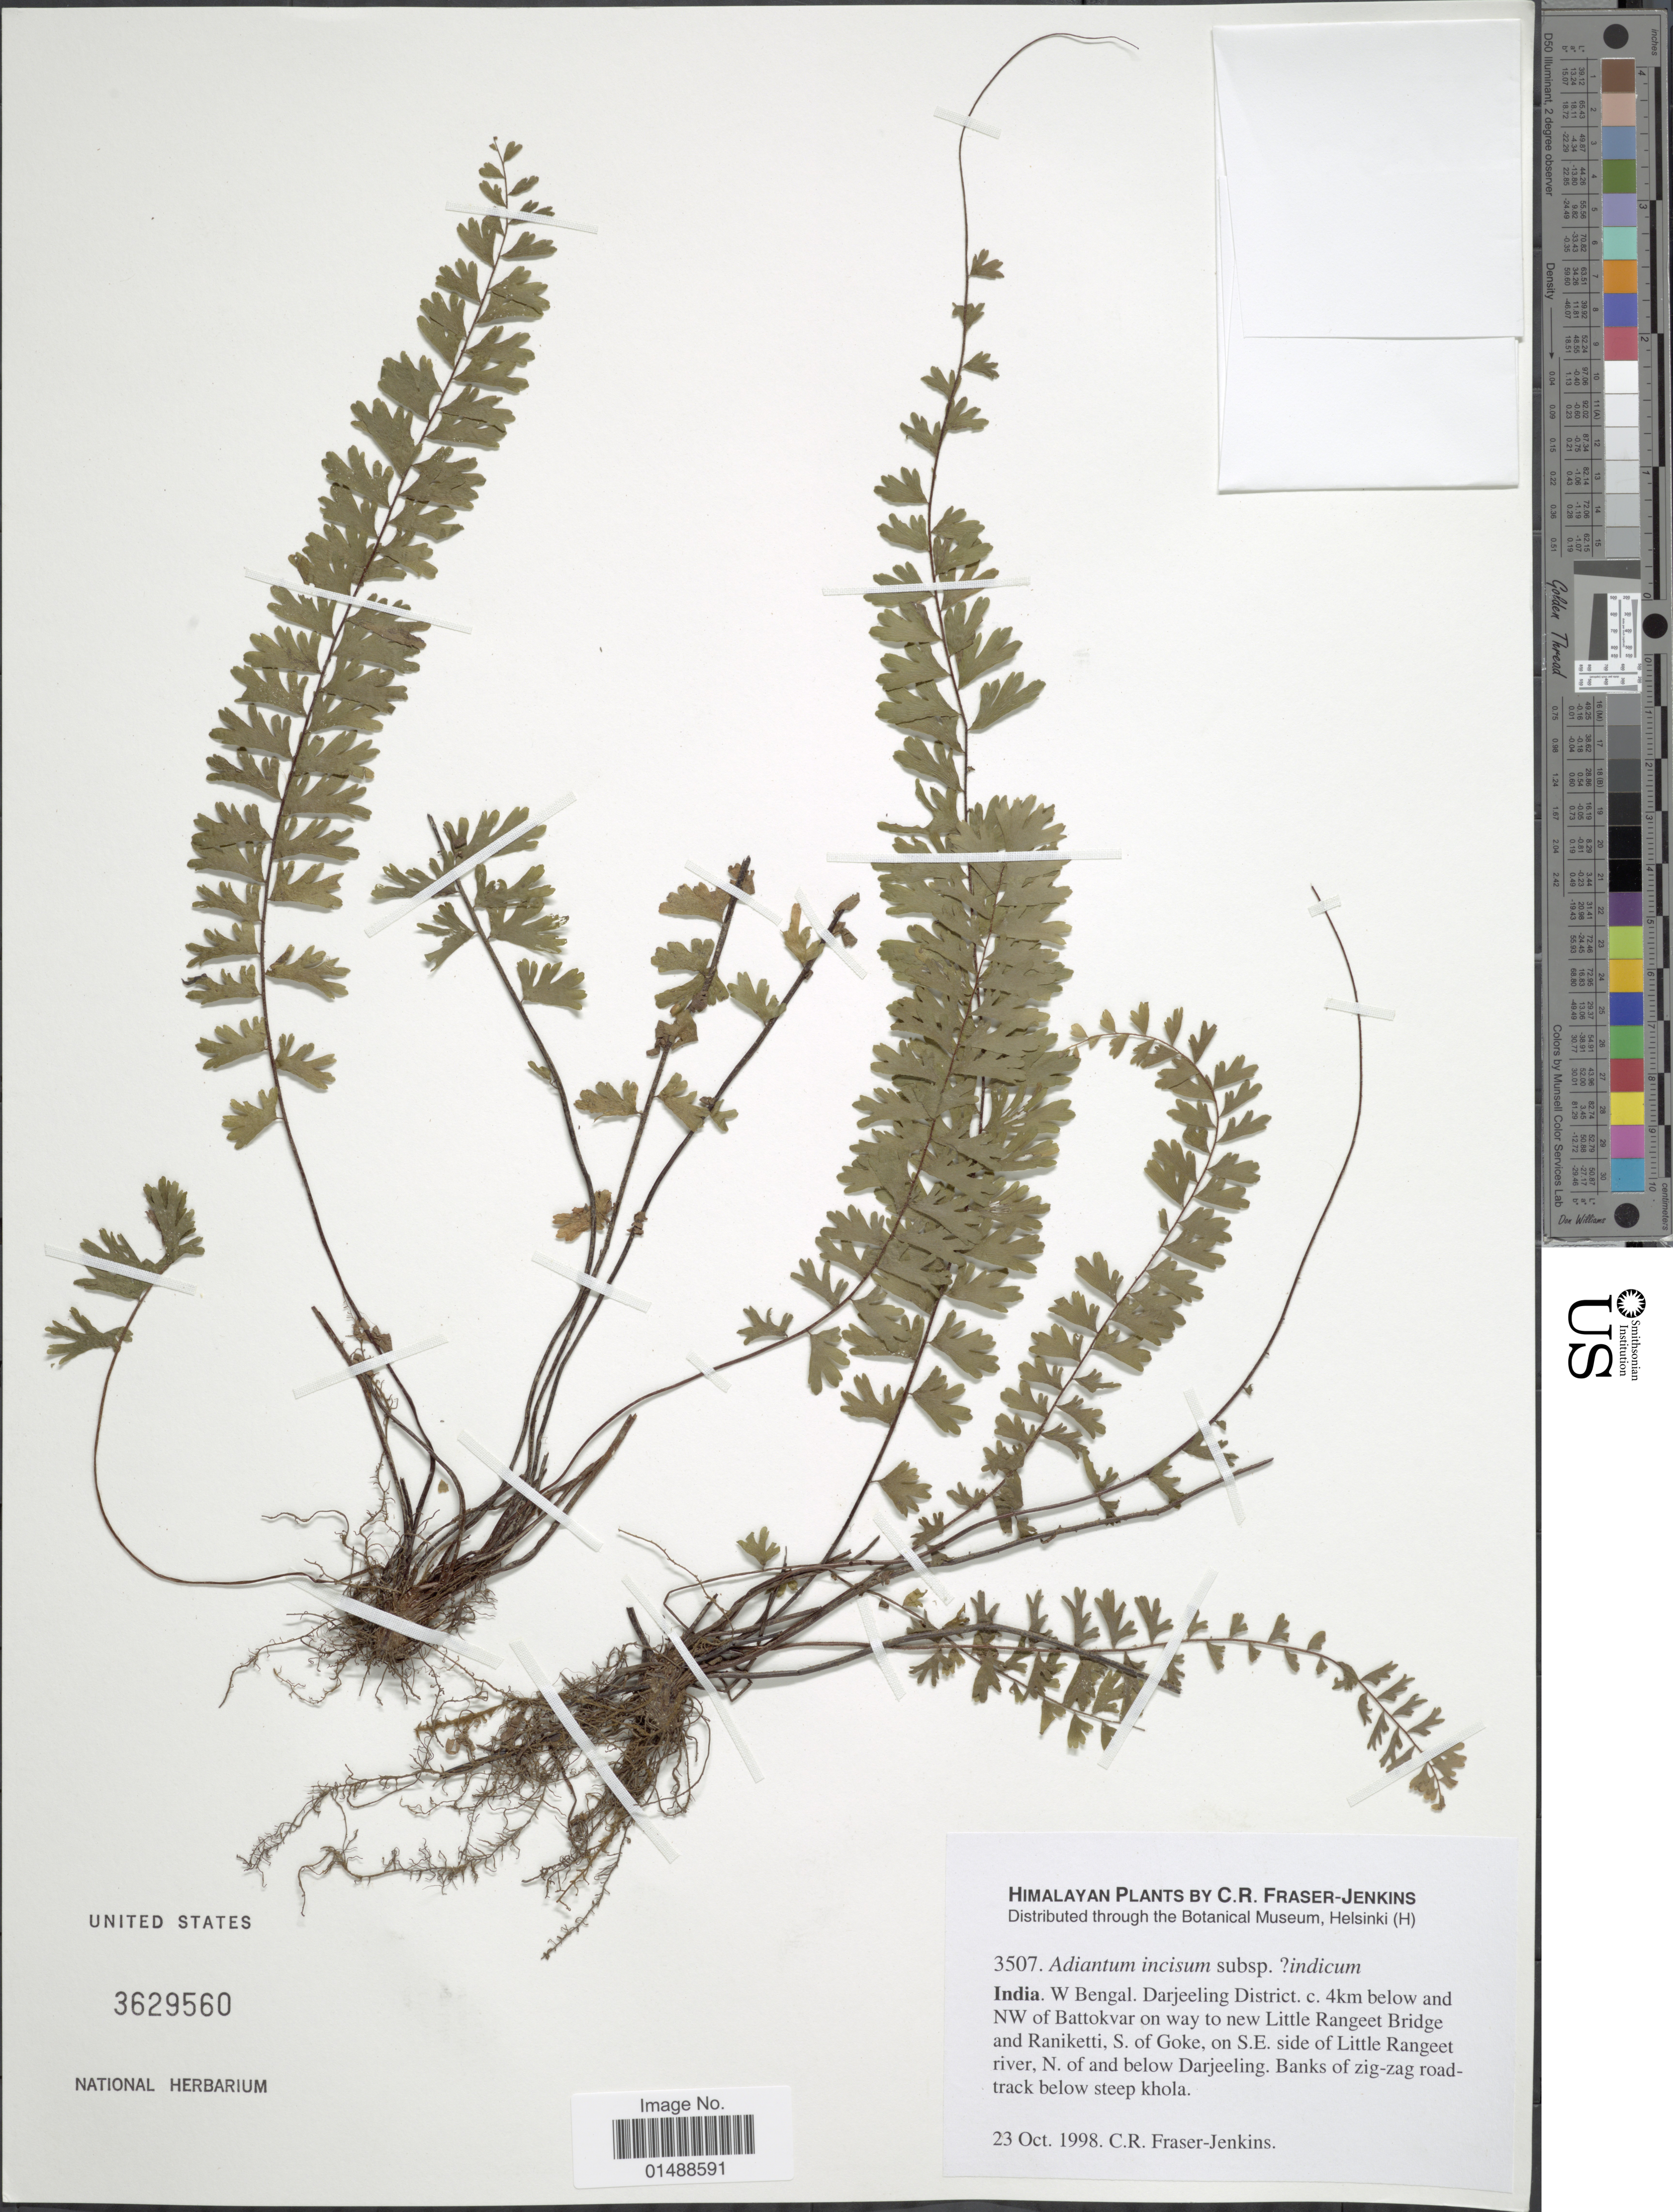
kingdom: Plantae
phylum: Tracheophyta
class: Polypodiopsida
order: Polypodiales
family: Pteridaceae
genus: Adiantum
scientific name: Adiantum incisum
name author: Forssk.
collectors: C. R. Fraser-Jenkins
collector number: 3507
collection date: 1998-10-23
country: India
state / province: West Bengal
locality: India. W Bengal. Darjeeling District. c. 4 km below and NW of Battokvar on way to new Little Rangeet Bridge and Raniketti, S. of Goke, on S.E. side of Little Rangeet river, N. of and below Darjeeling.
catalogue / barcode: US 3629560